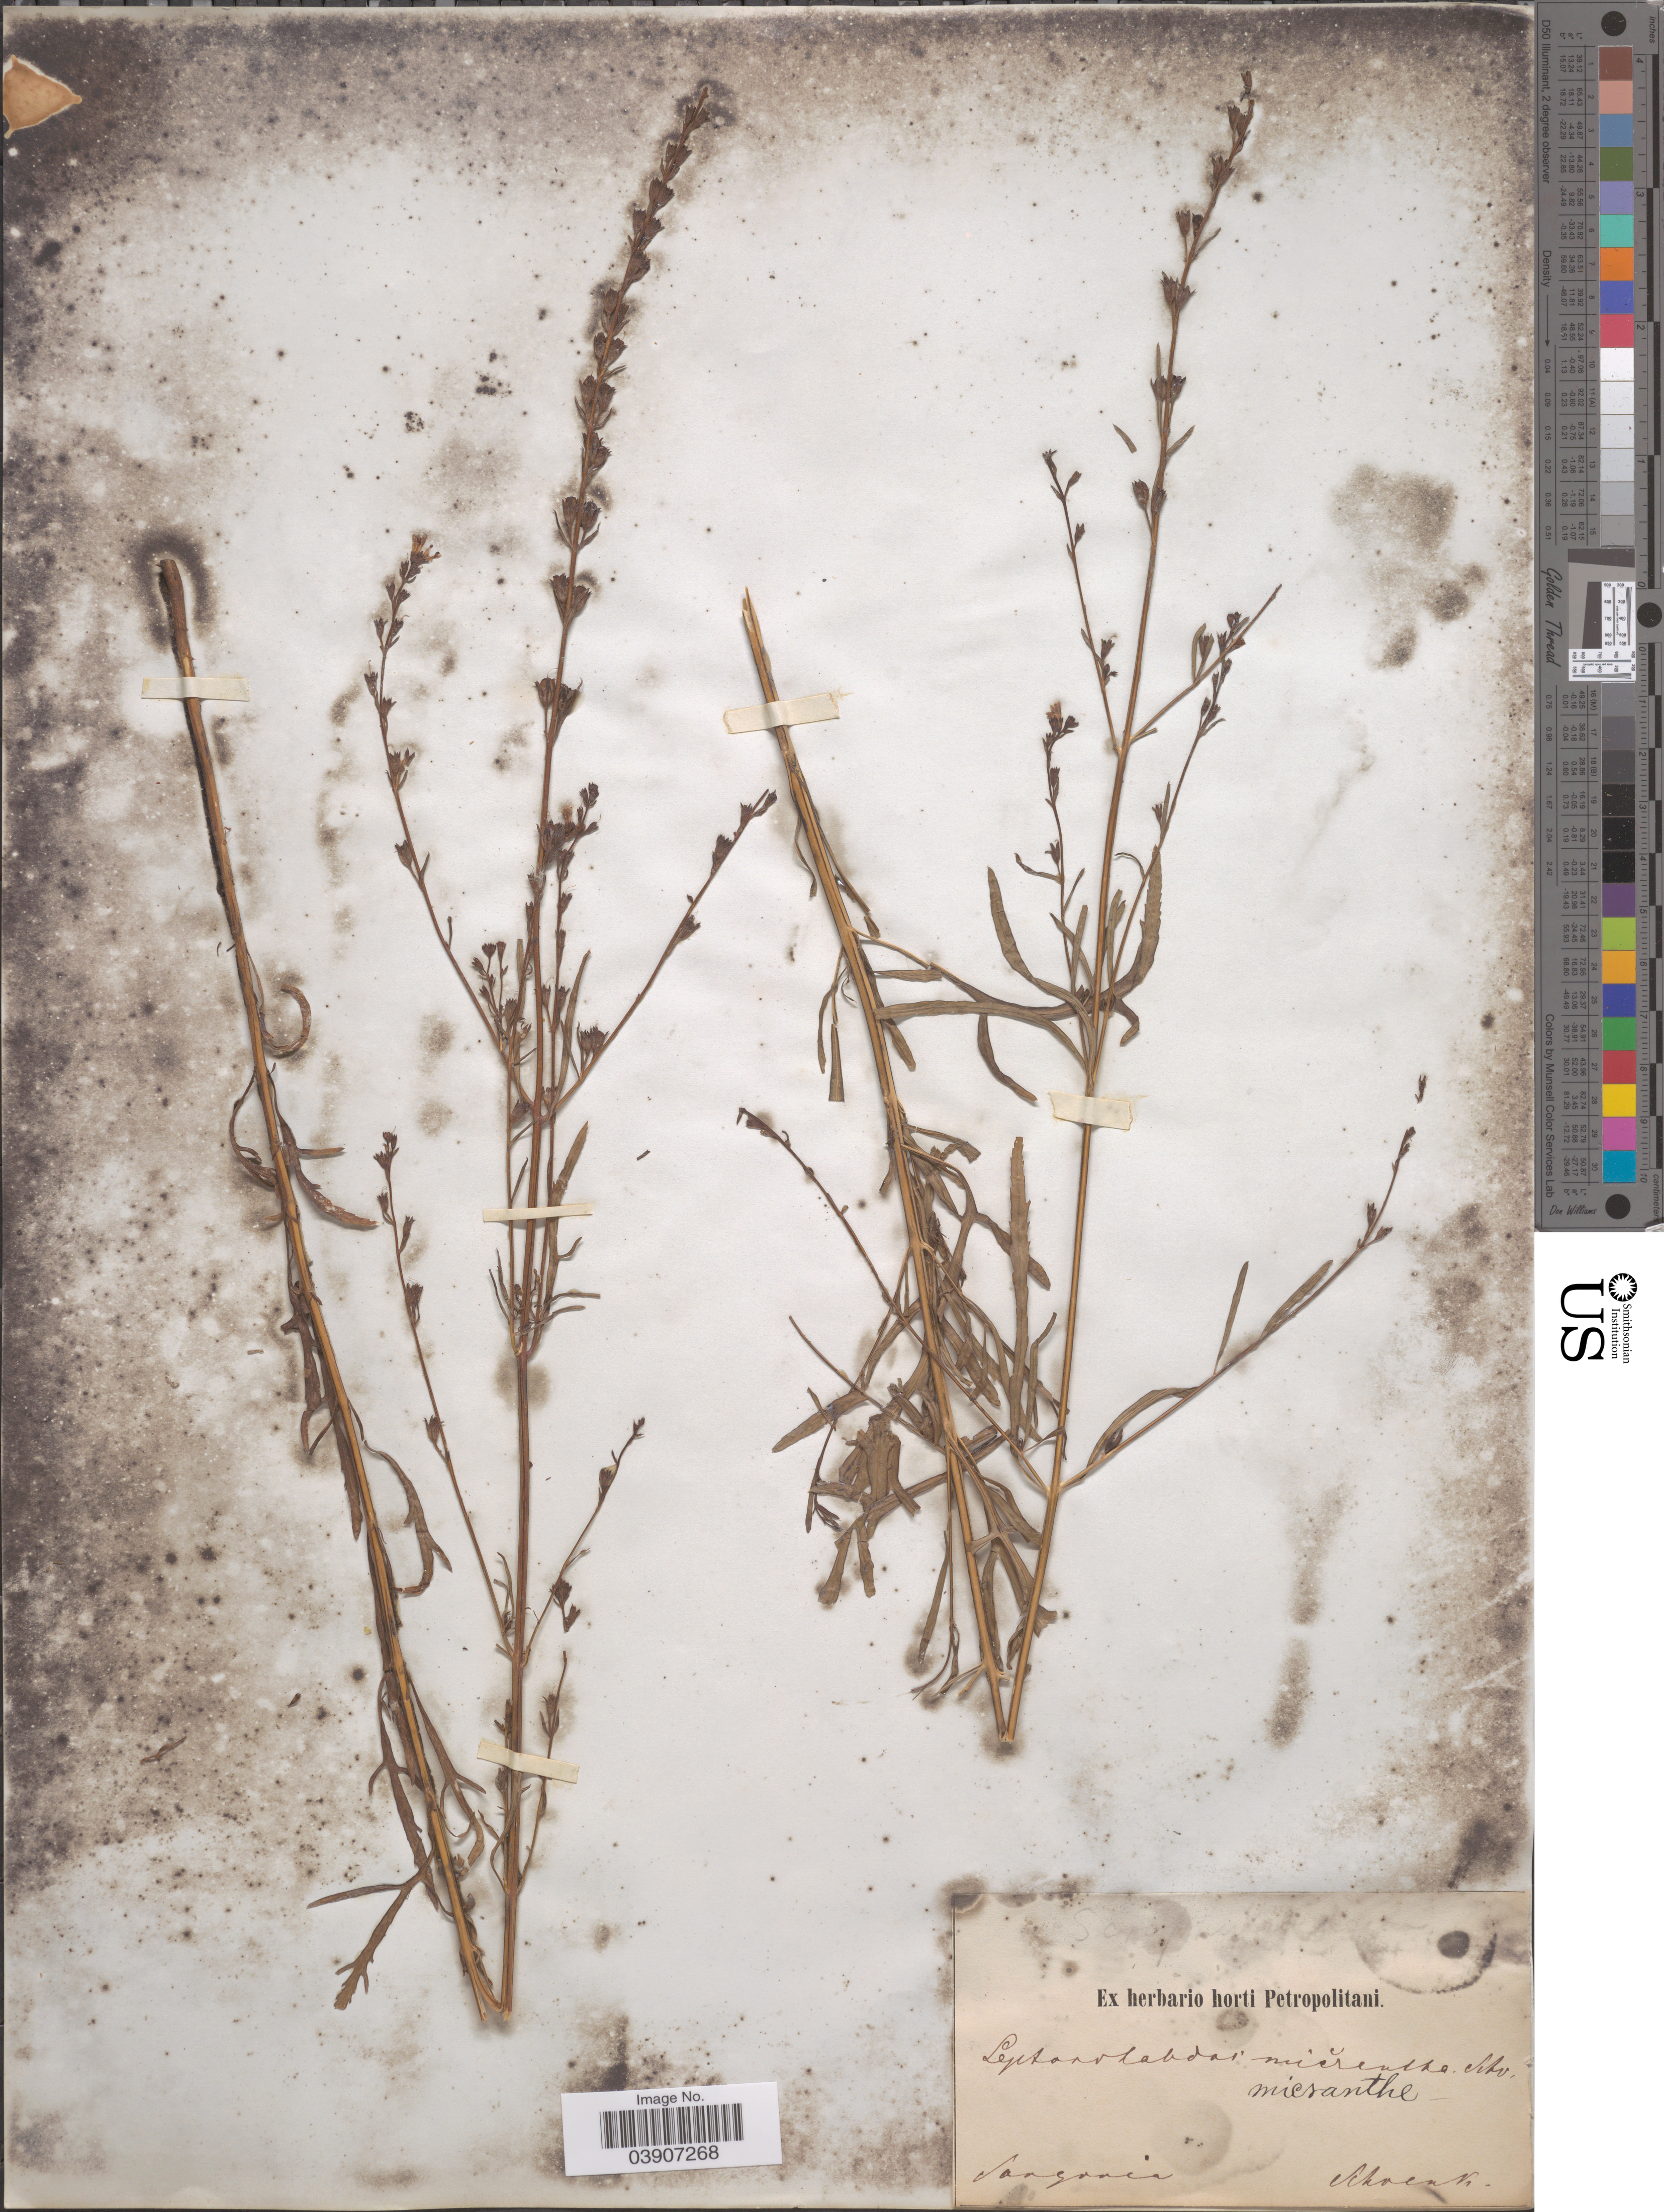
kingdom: Plantae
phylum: Tracheophyta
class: Magnoliopsida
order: Lamiales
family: Orobanchaceae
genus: Leptorhabdos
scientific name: Leptorhabdos parviflora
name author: (Benth.) Benth.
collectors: A.G. Schrenk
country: Kazakhstan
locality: Songaria.